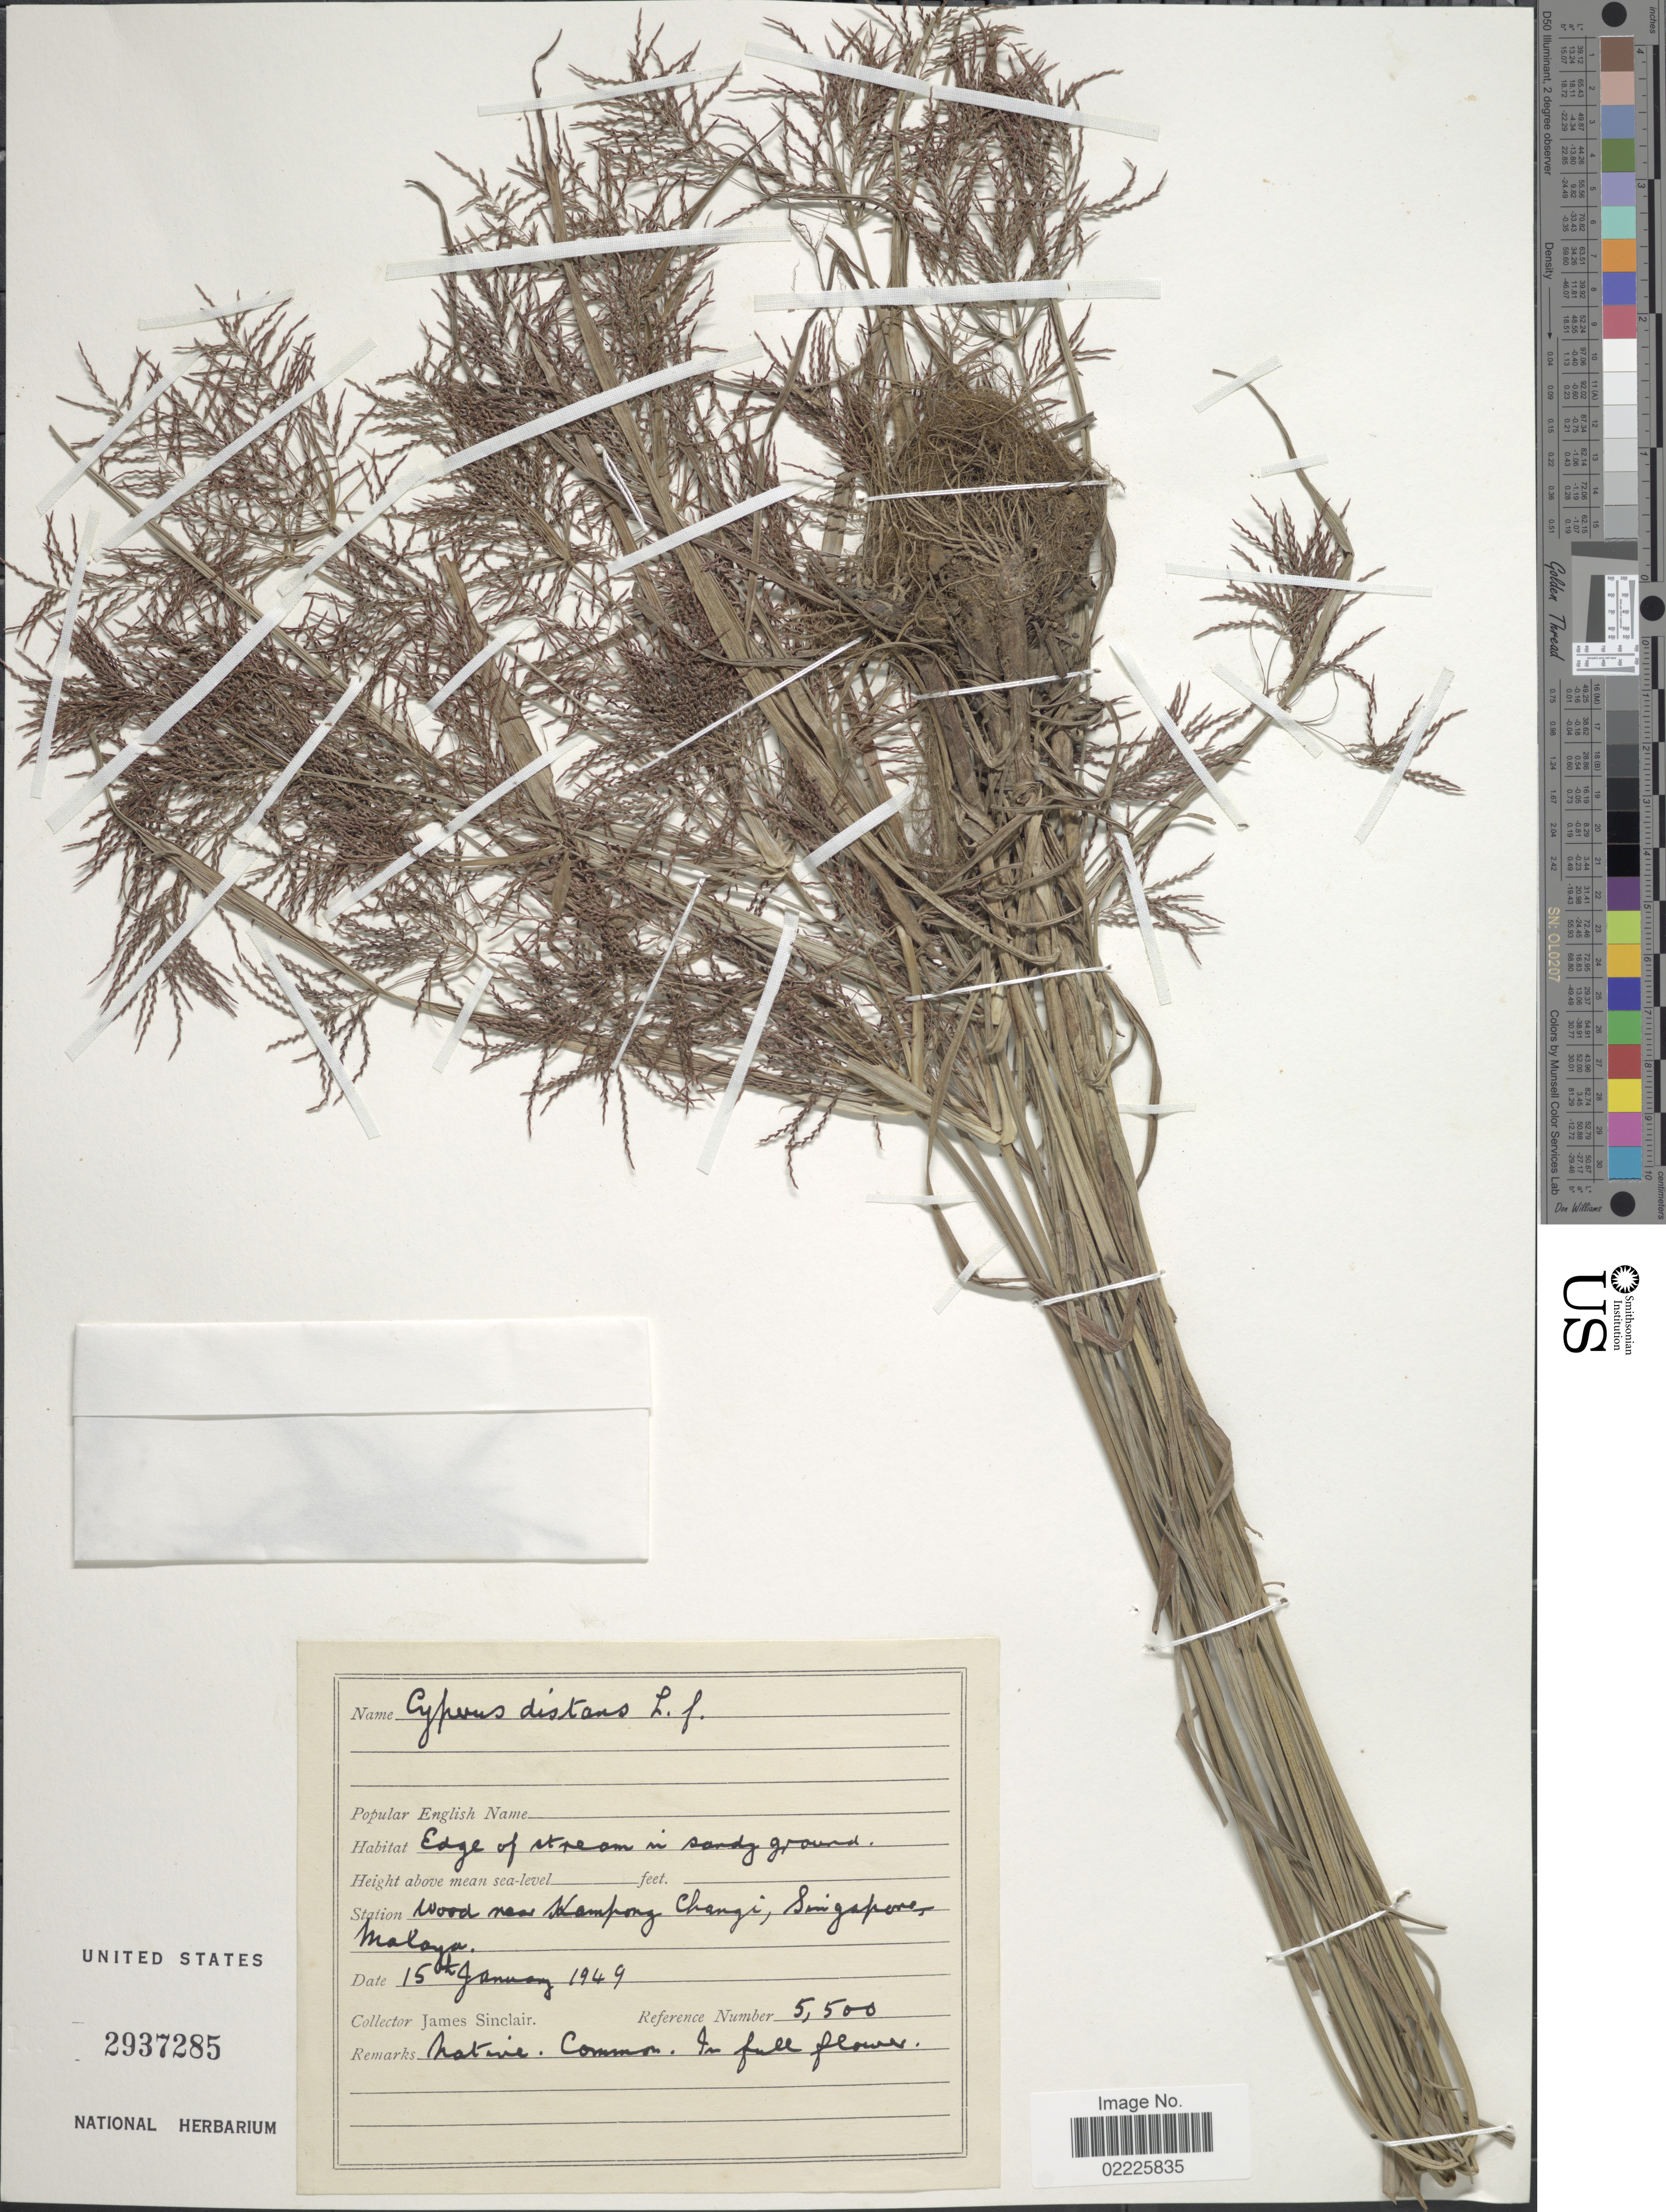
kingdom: Plantae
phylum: Tracheophyta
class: Liliopsida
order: Poales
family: Cyperaceae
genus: Cyperus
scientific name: Cyperus distans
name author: L. f.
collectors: J. Sinclair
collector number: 5500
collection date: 1949-01-15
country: Singapore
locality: Wood near Kampong Changi, Malaya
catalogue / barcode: US 2937285